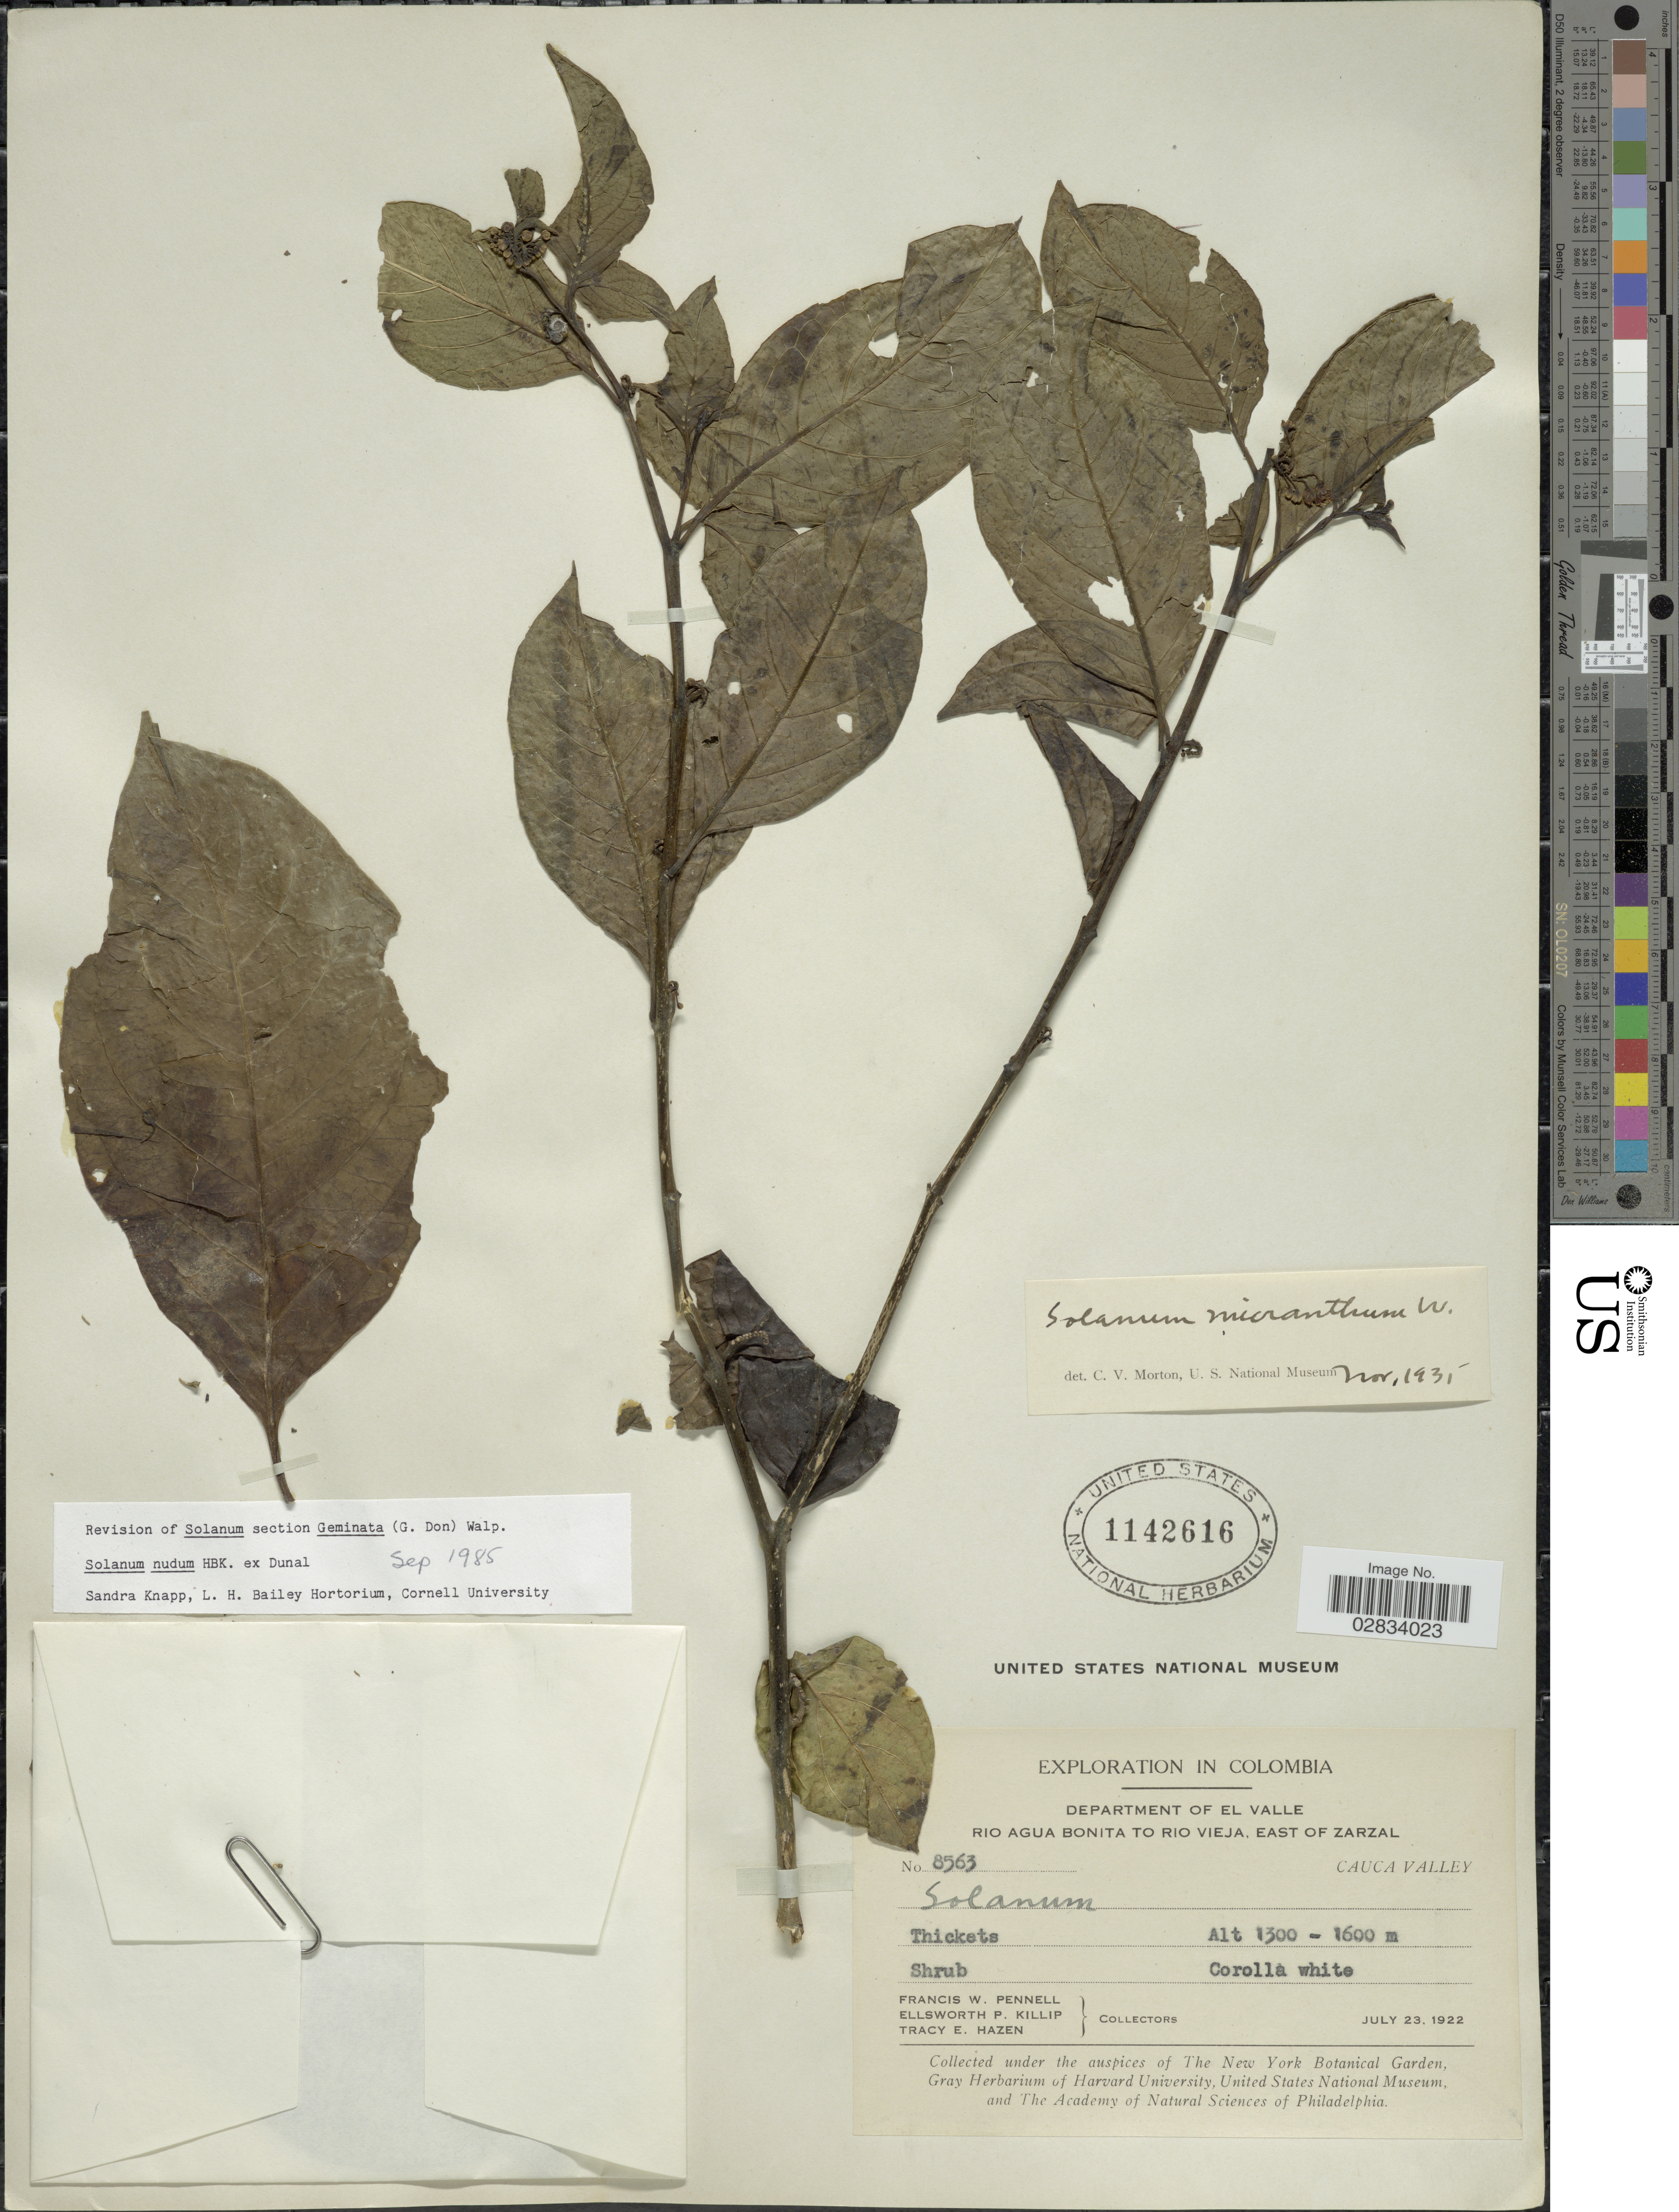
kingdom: Plantae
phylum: Tracheophyta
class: Magnoliopsida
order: Solanales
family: Solanaceae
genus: Solanum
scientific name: Solanum nudum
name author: Dunal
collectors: F. W. Pennell, E. P. Killip & T. E. Hazen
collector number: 8563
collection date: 1922-07-23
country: Colombia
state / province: Valle del Cauca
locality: Department of El Valle, Rio Agua Bonita to Rio Vieja, East of Zarzal, Cauca Valley.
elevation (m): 1300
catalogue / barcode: US 1142616